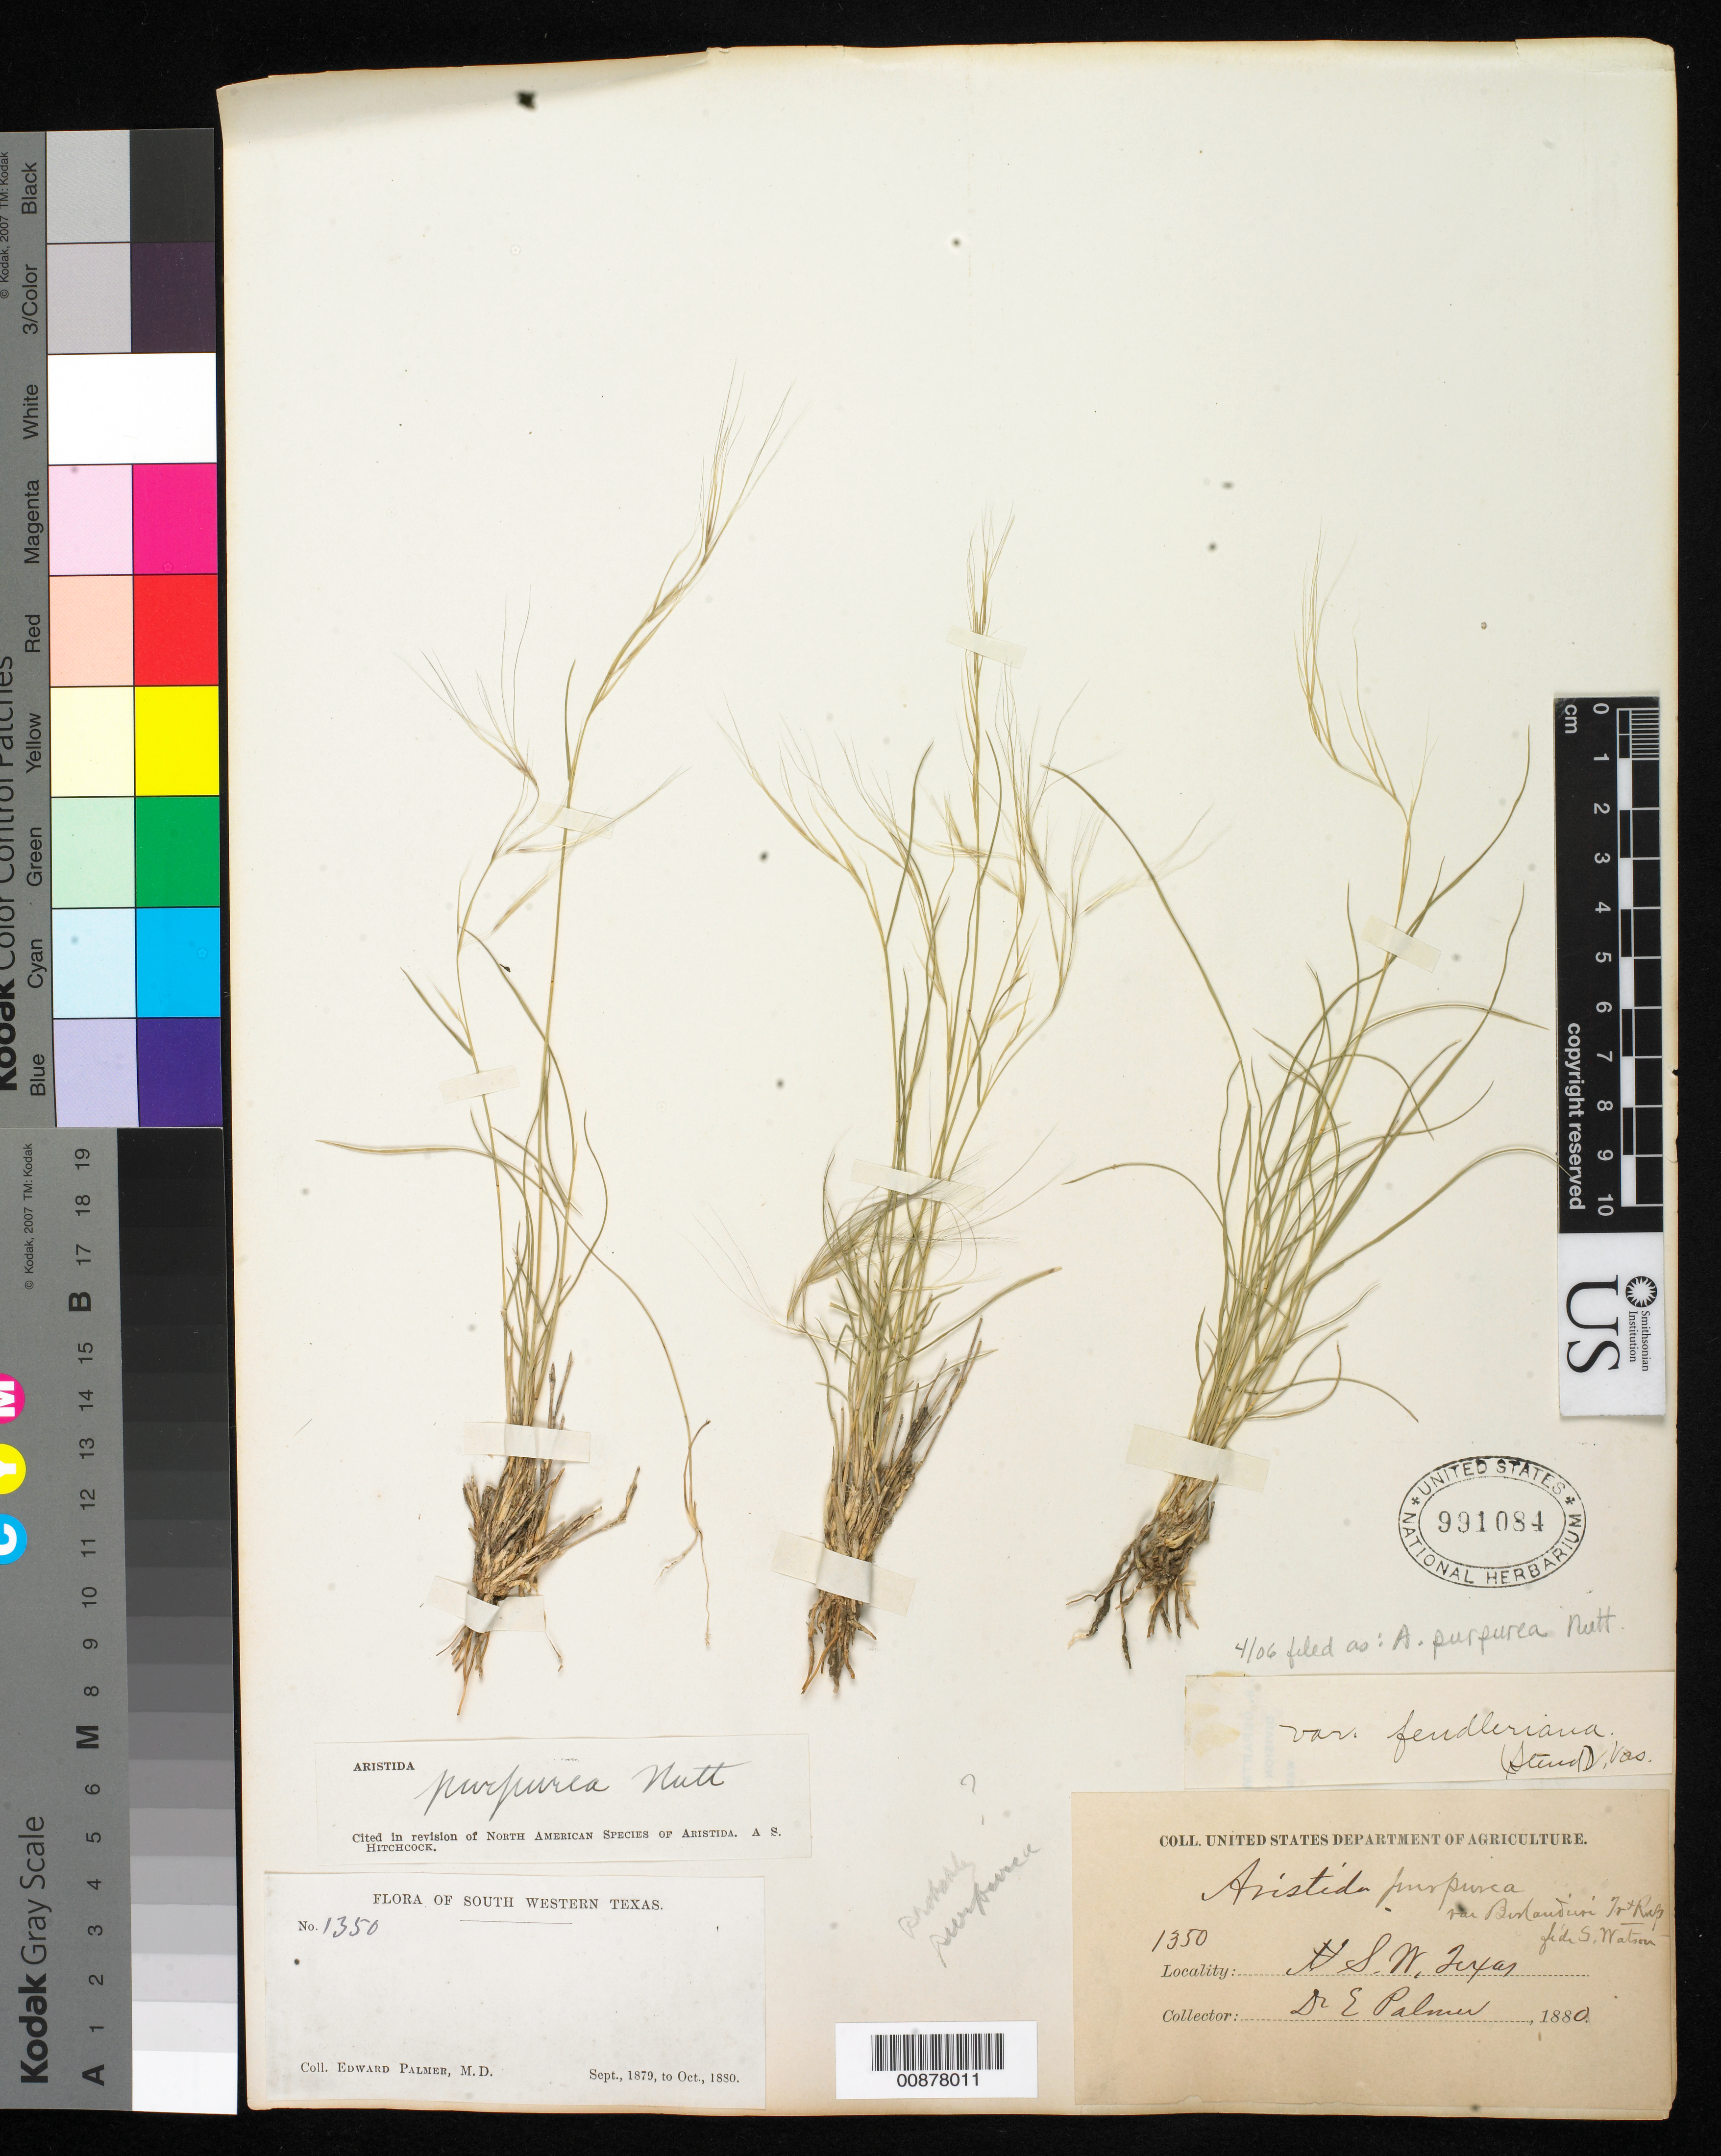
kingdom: Plantae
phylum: Tracheophyta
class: Liliopsida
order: Poales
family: Poaceae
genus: Aristida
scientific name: Aristida purpurea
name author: Nutt.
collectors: E. Palmer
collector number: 1350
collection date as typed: Sep 1879 to -- Oct 1880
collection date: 1879-09/1880-10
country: United States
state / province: Texas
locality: South Western Texas.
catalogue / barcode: US 991084